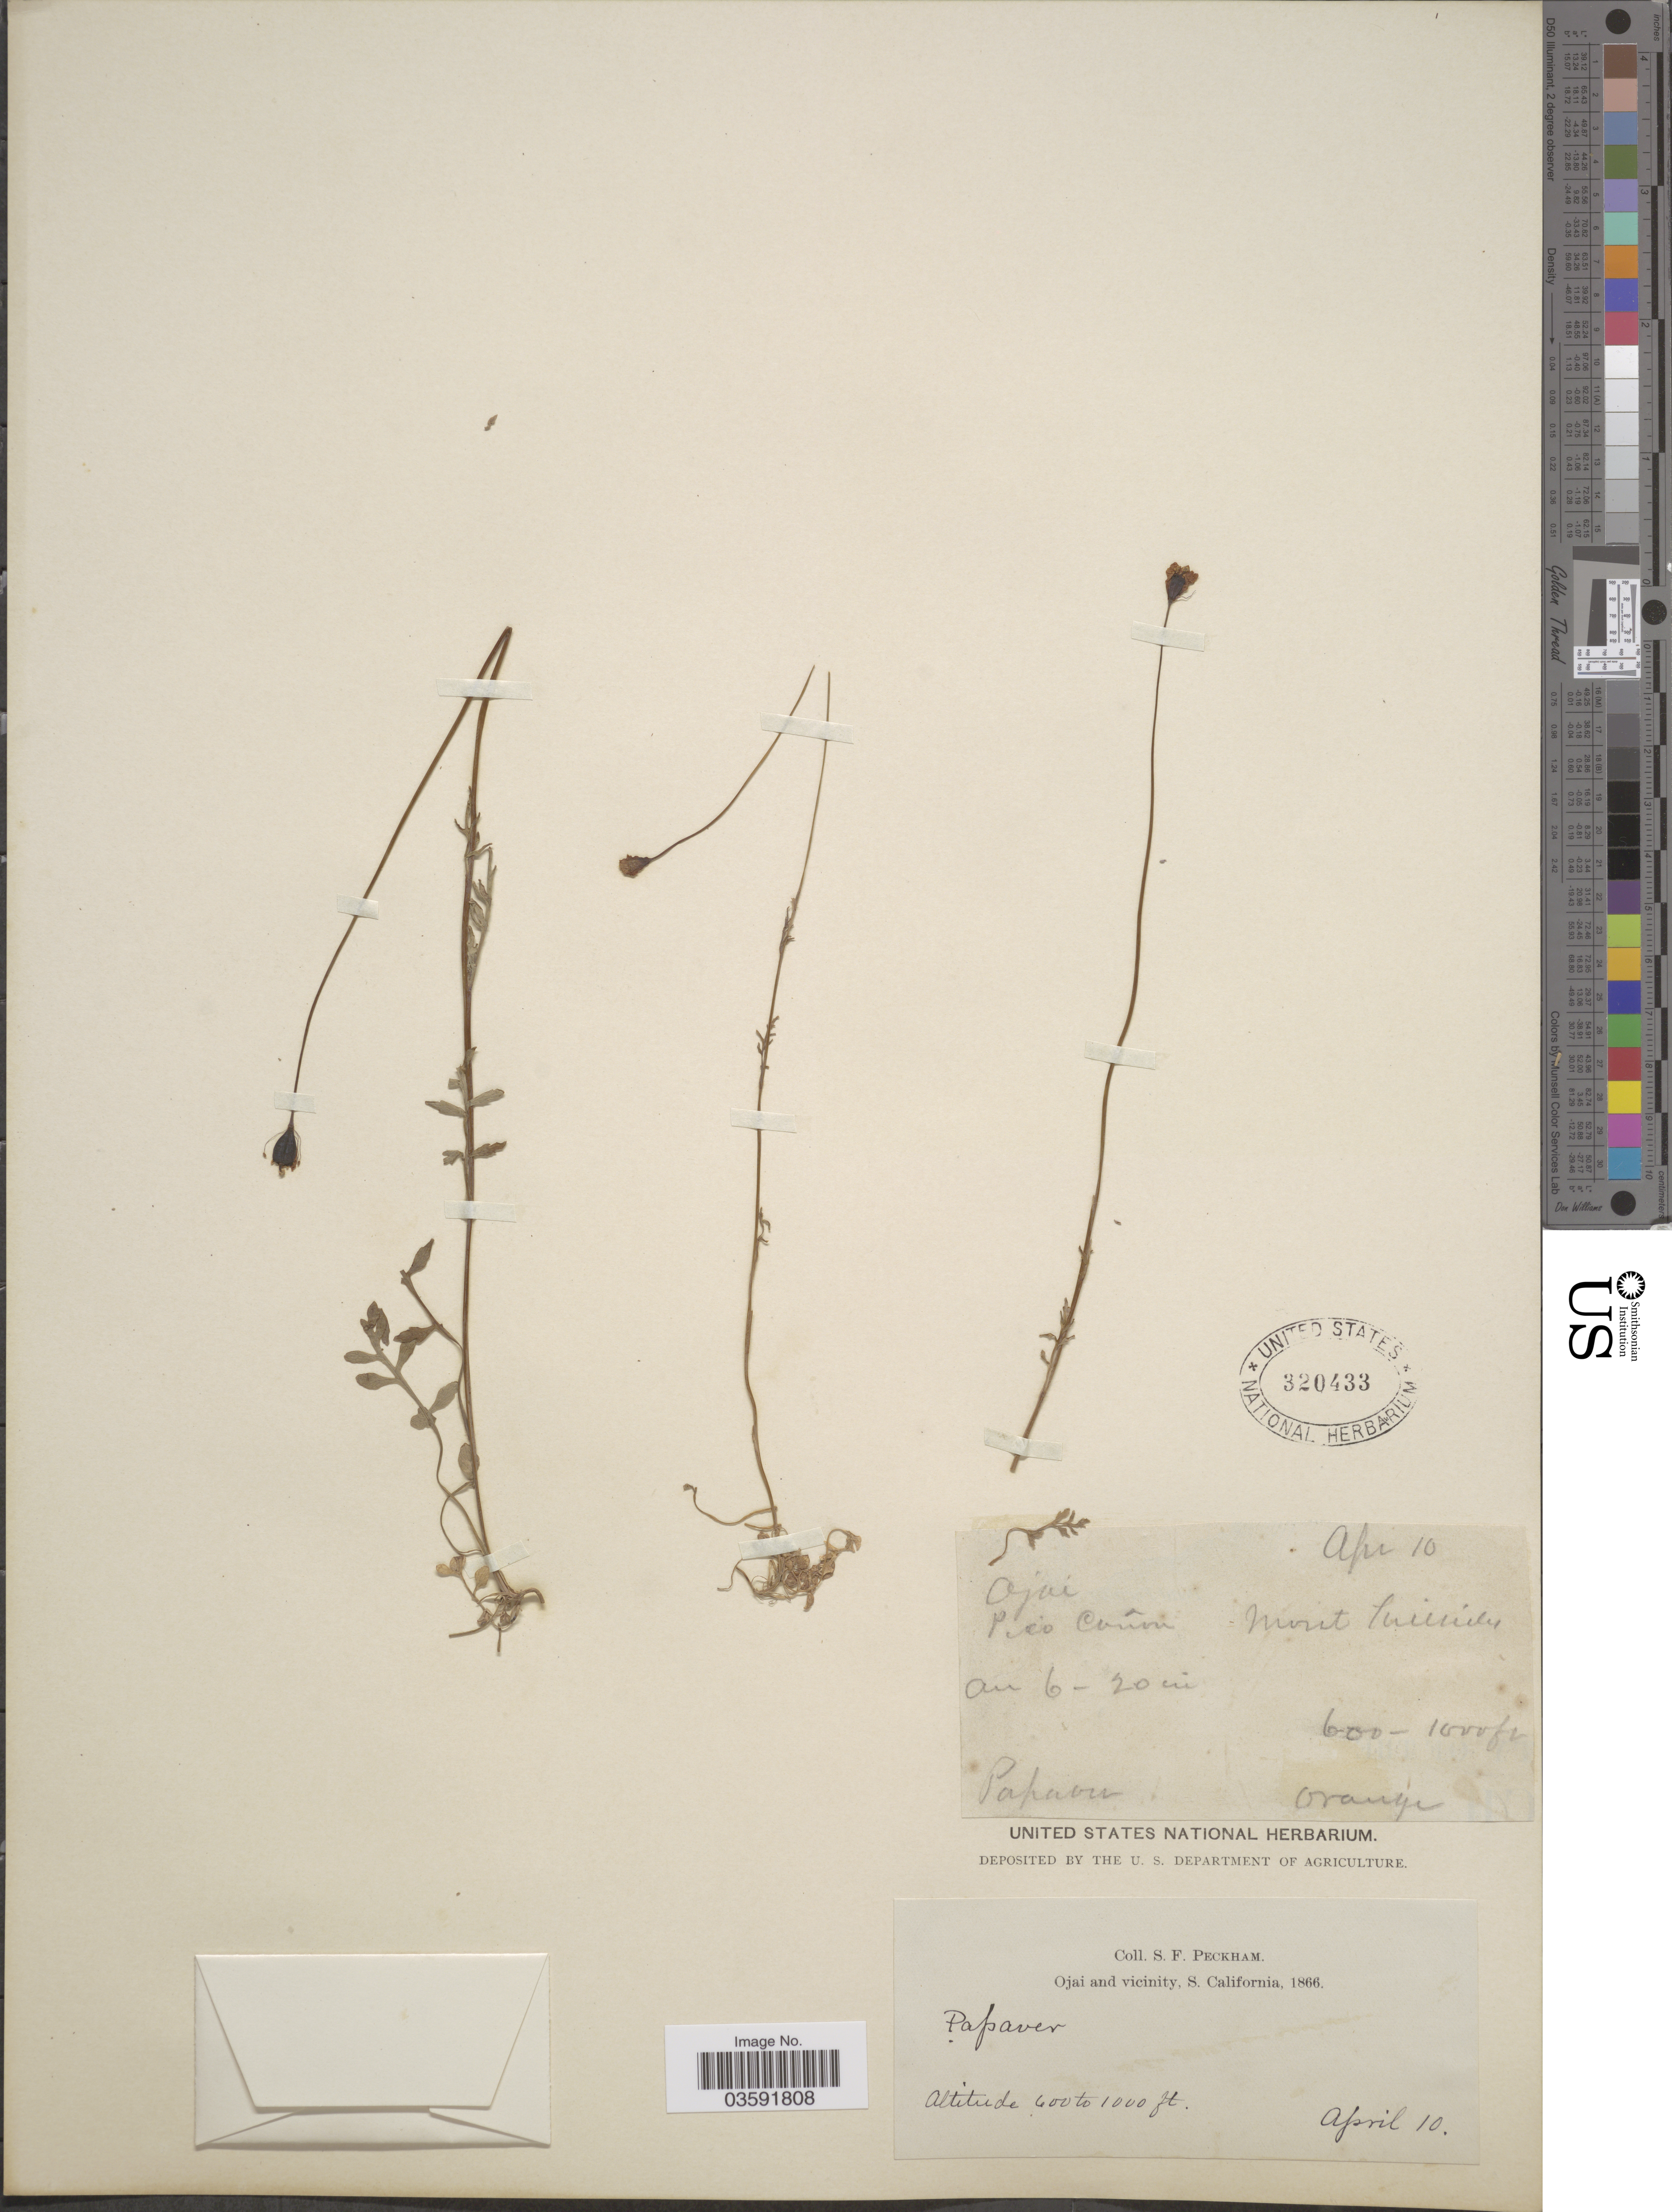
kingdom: Plantae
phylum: Tracheophyta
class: Magnoliopsida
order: Ranunculales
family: Papaveraceae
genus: Papaver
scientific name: Papaver heterophyllum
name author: (Benth.) Greene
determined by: Strong, M. T., (US), Smithsonian Institution - National Museum of Natural History (UNITED STATES)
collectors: S. Peckham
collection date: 1866-04-10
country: United States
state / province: California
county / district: Ventura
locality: Ojai and vicinity, S. California. Pico Cañon.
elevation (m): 183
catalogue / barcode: US 320433